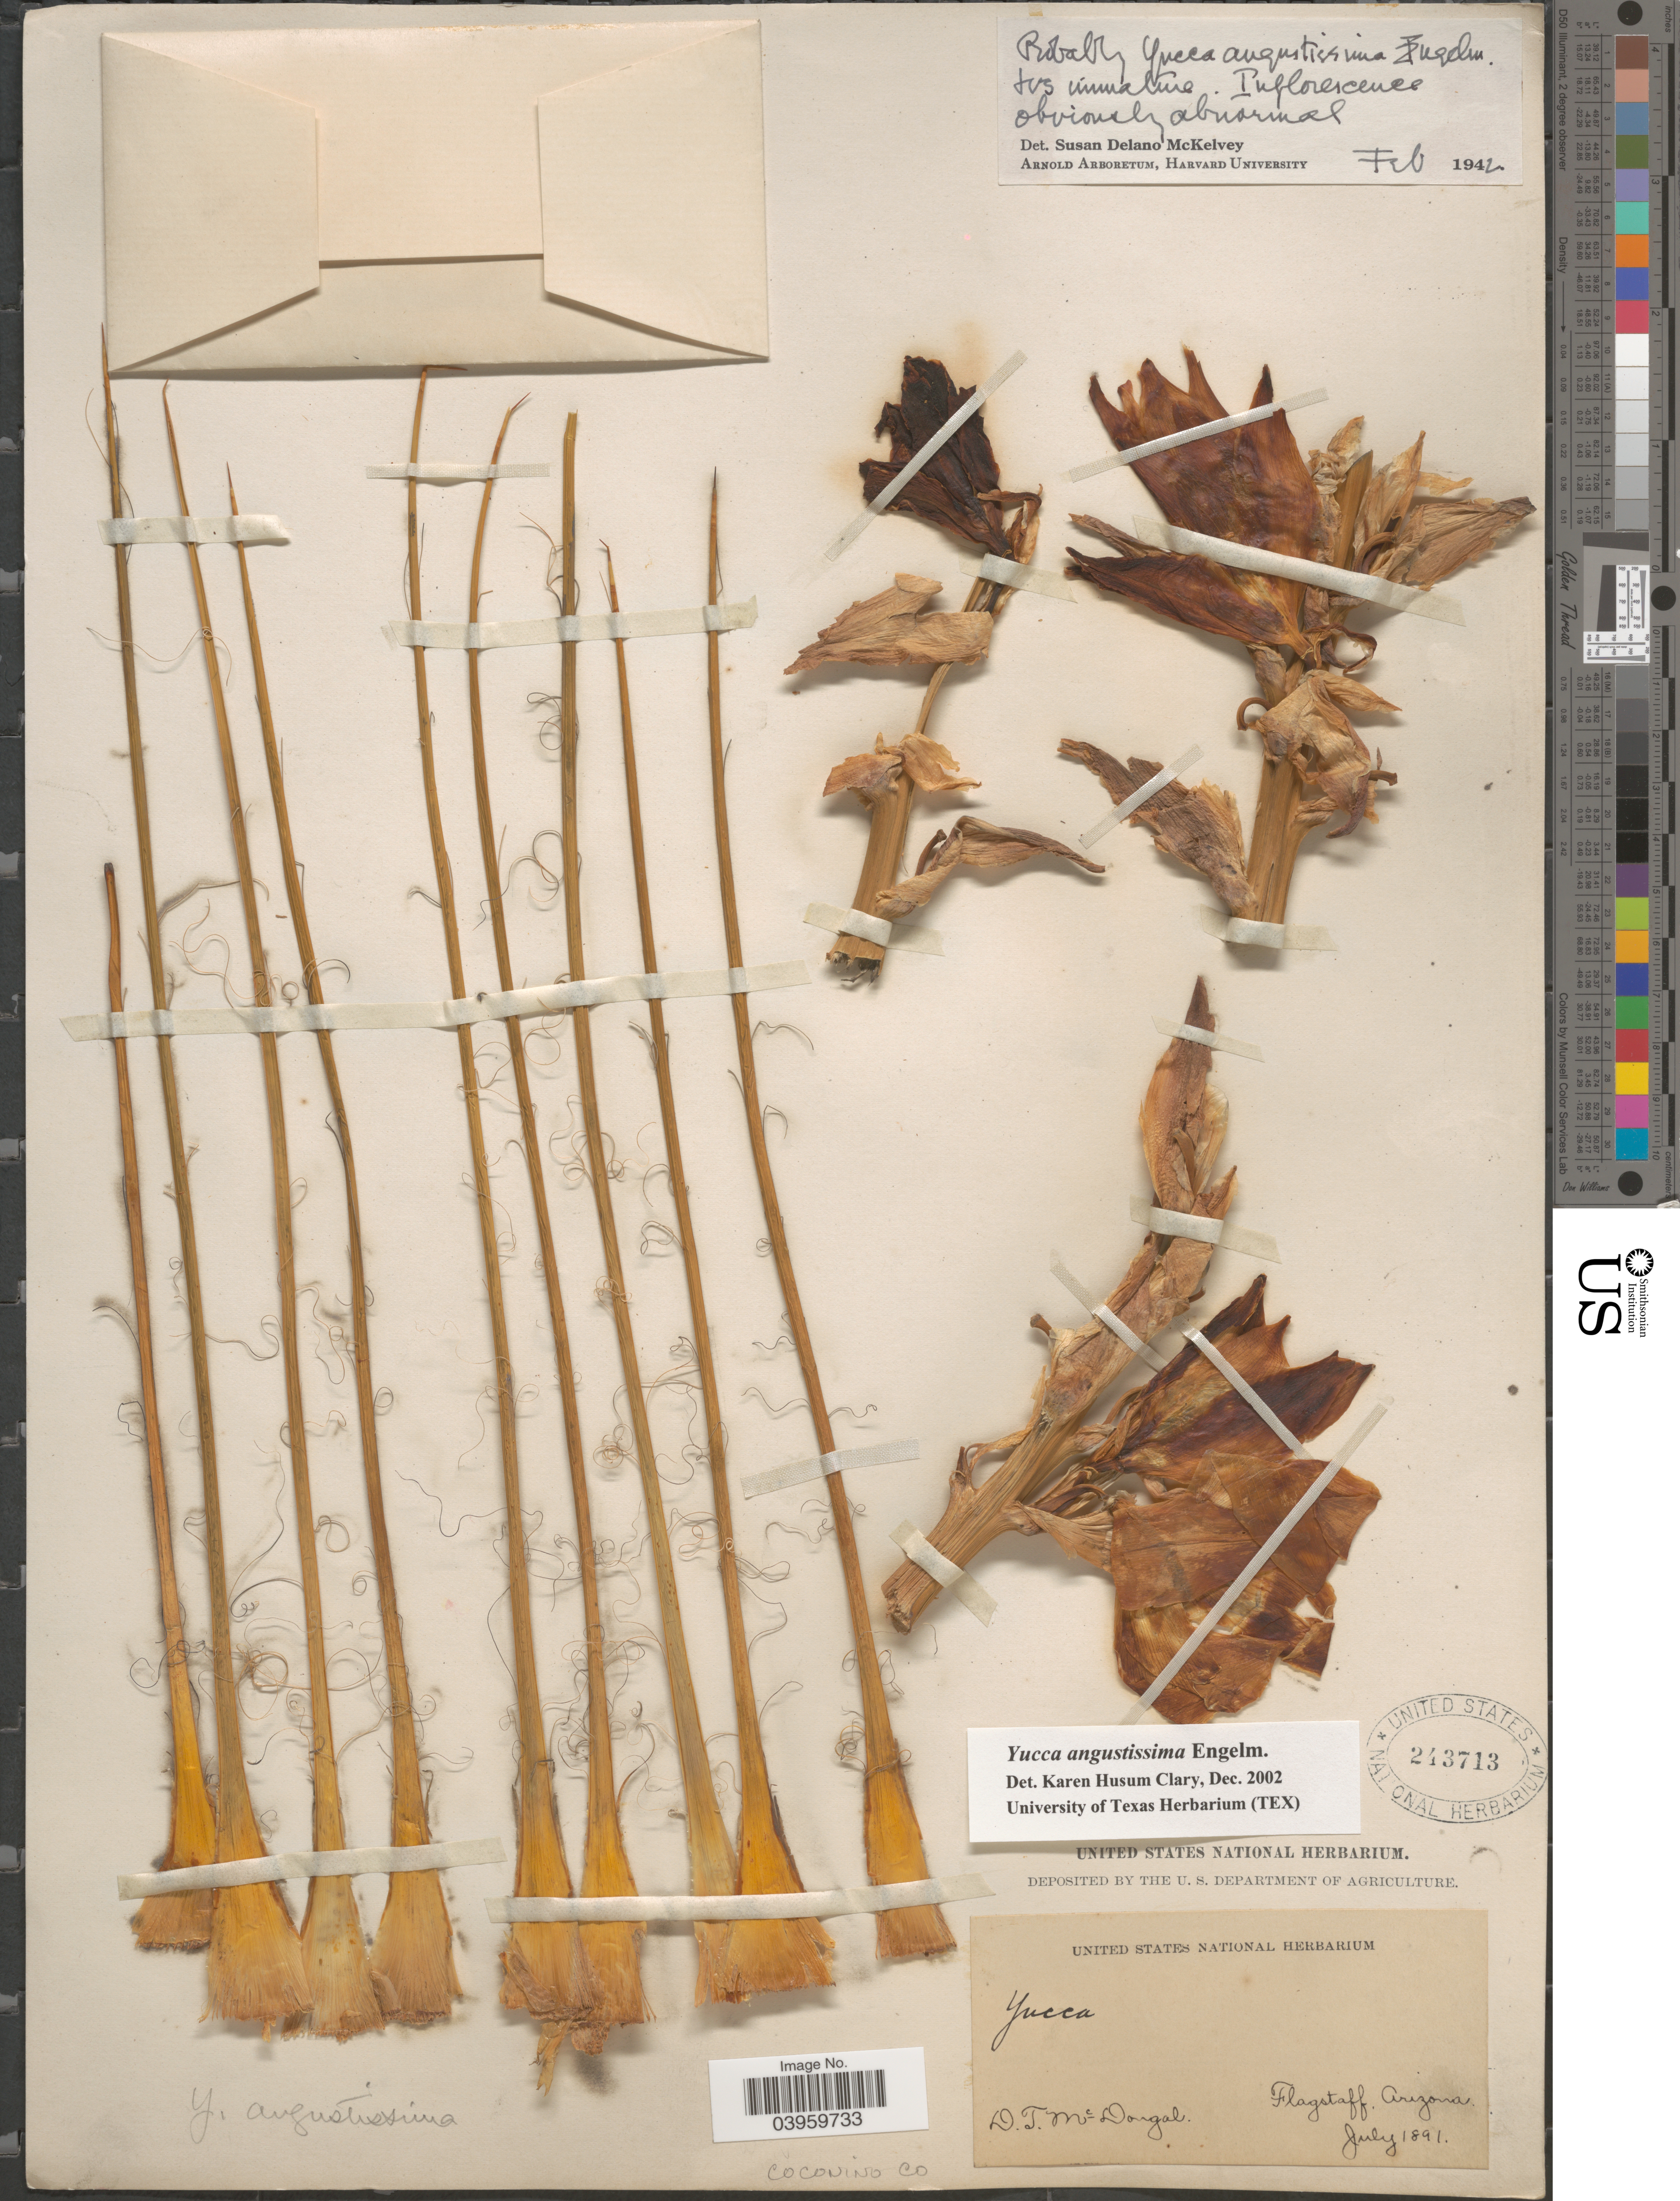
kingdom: Plantae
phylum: Tracheophyta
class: Liliopsida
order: Asparagales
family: Asparagaceae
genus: Yucca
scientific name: Yucca angustissima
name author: Engelm. ex Trel.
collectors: D. McDougal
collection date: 1891-07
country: United States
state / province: Arizona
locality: Coconino Co. Flagstaff.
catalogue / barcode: US 243713